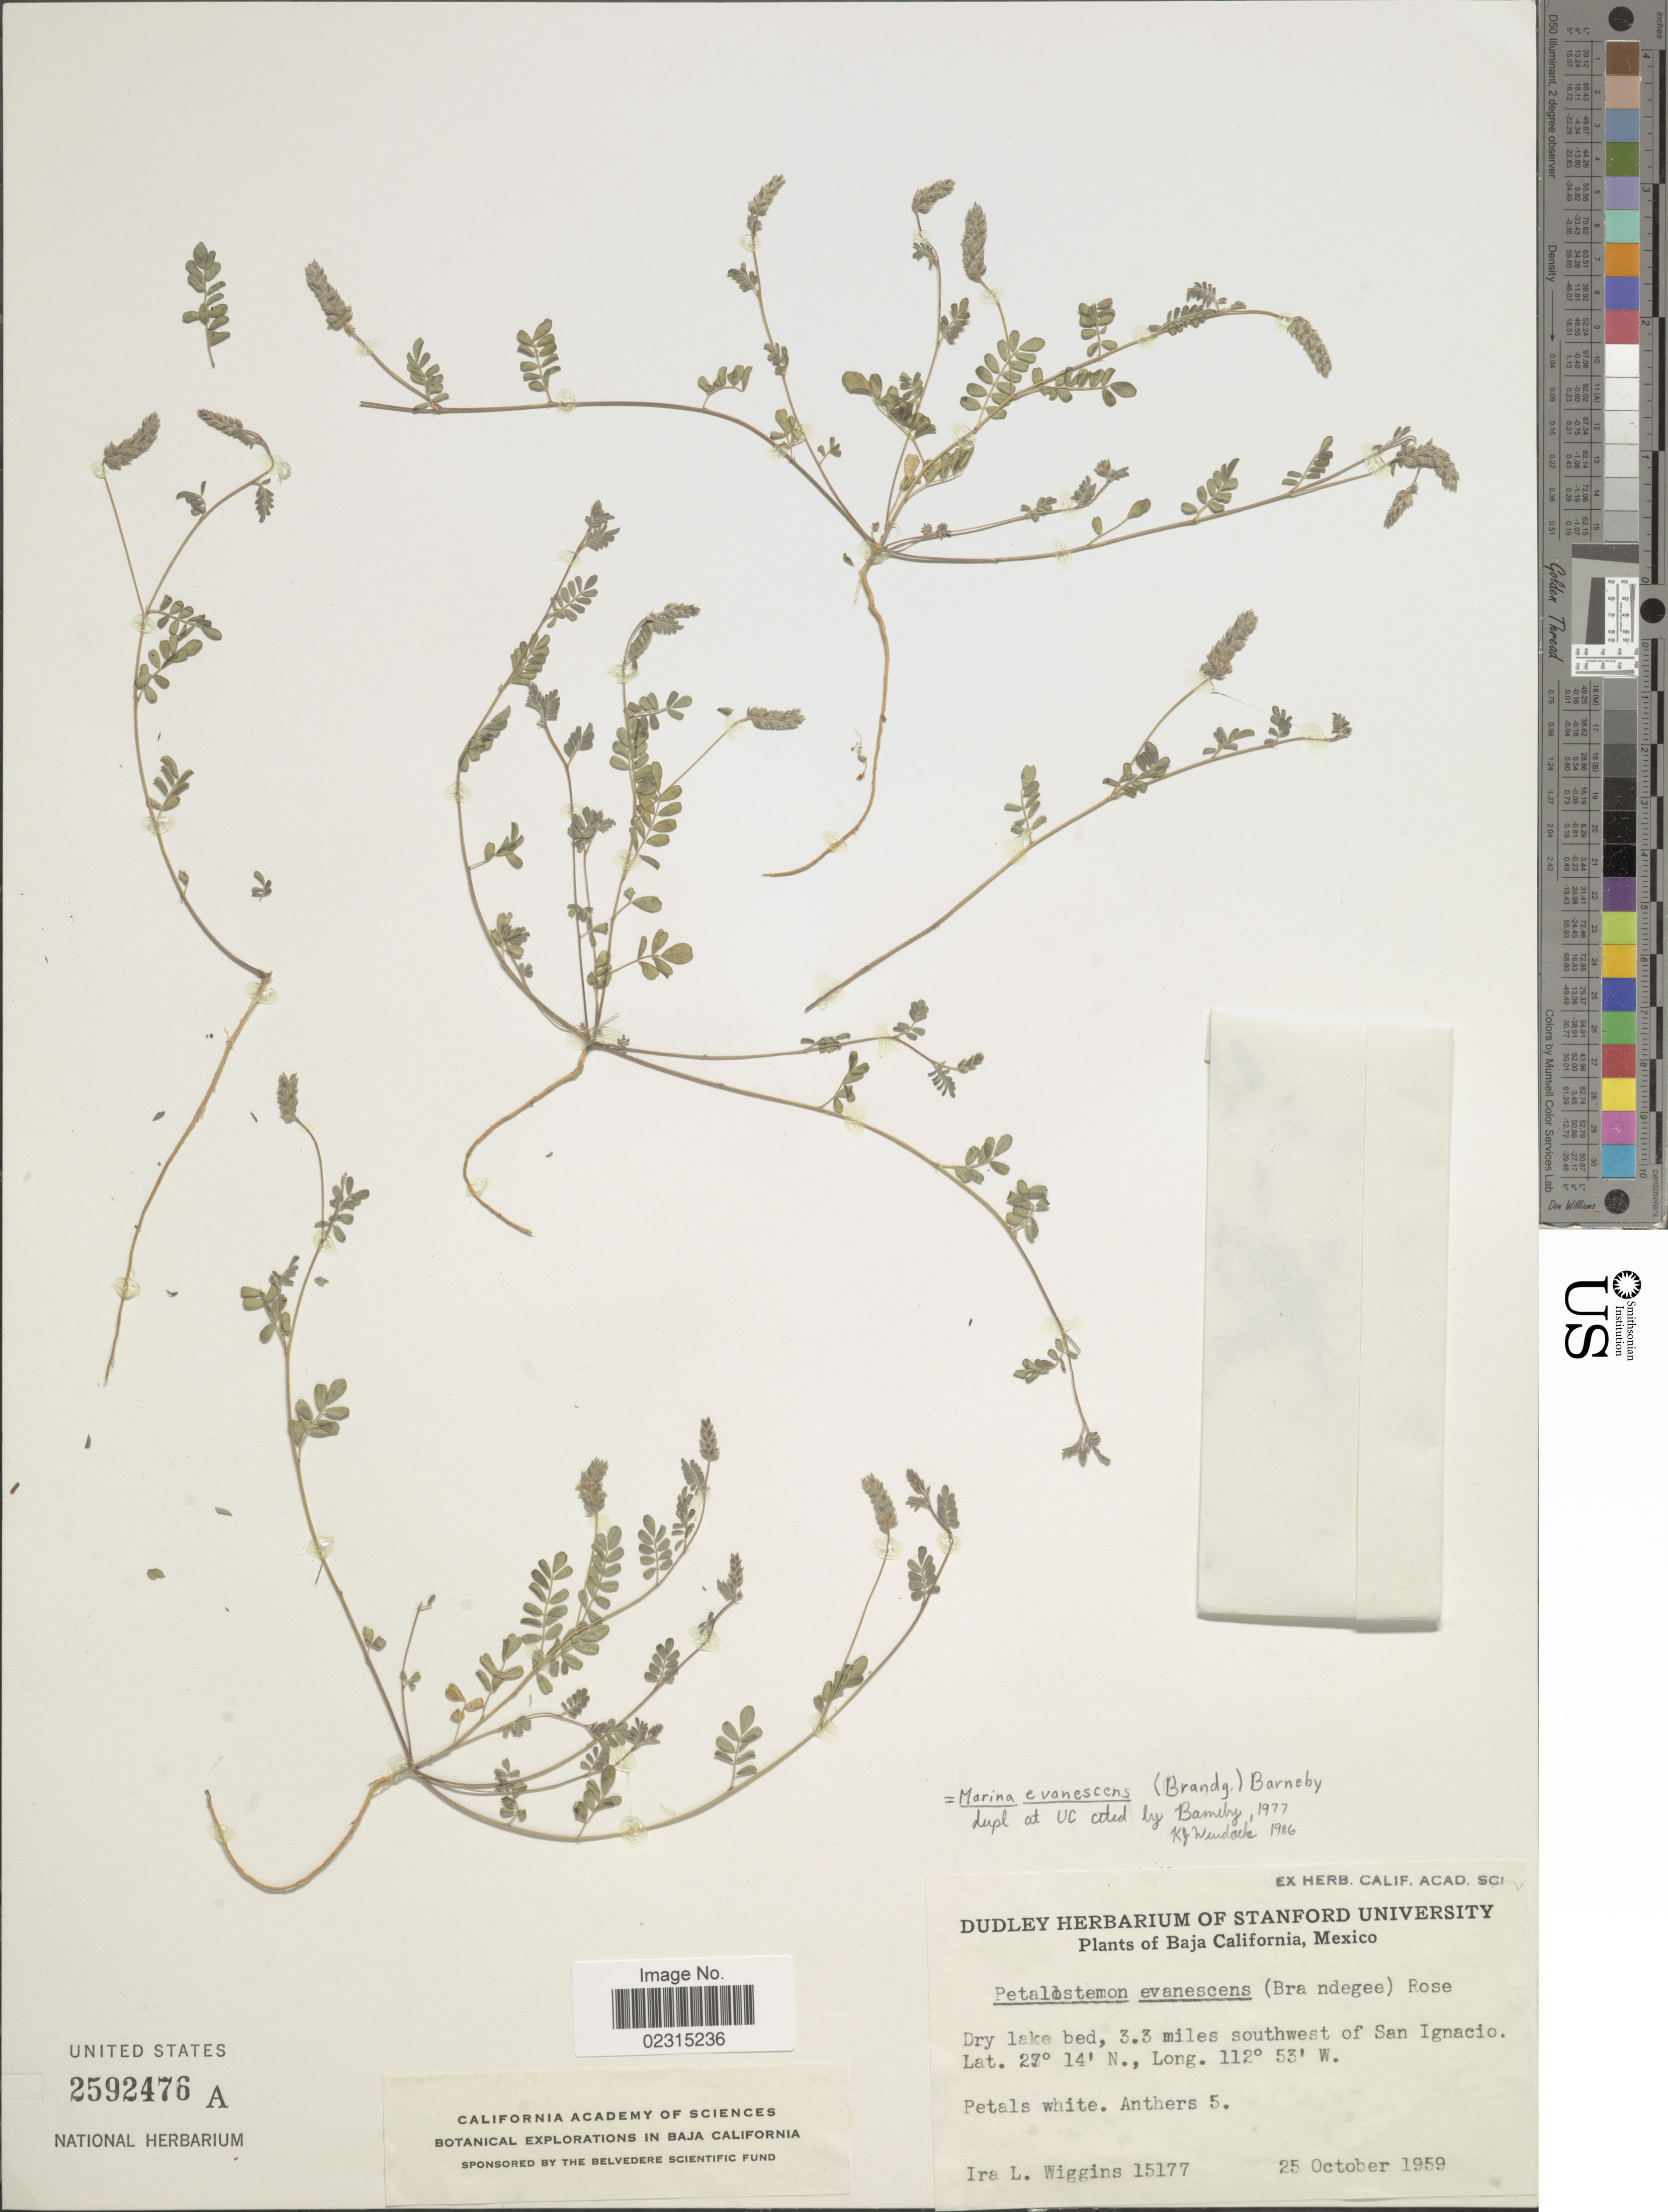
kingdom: Plantae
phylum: Tracheophyta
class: Magnoliopsida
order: Fabales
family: Fabaceae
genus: Marina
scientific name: Marina evanescens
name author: (Brandegee) Barneby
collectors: I. L. Wiggins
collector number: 15177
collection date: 1959-10-25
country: Mexico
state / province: Baja California Sur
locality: Dry lake bed, 3.3 miles southwest of San Ignacio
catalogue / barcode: US 2592476A